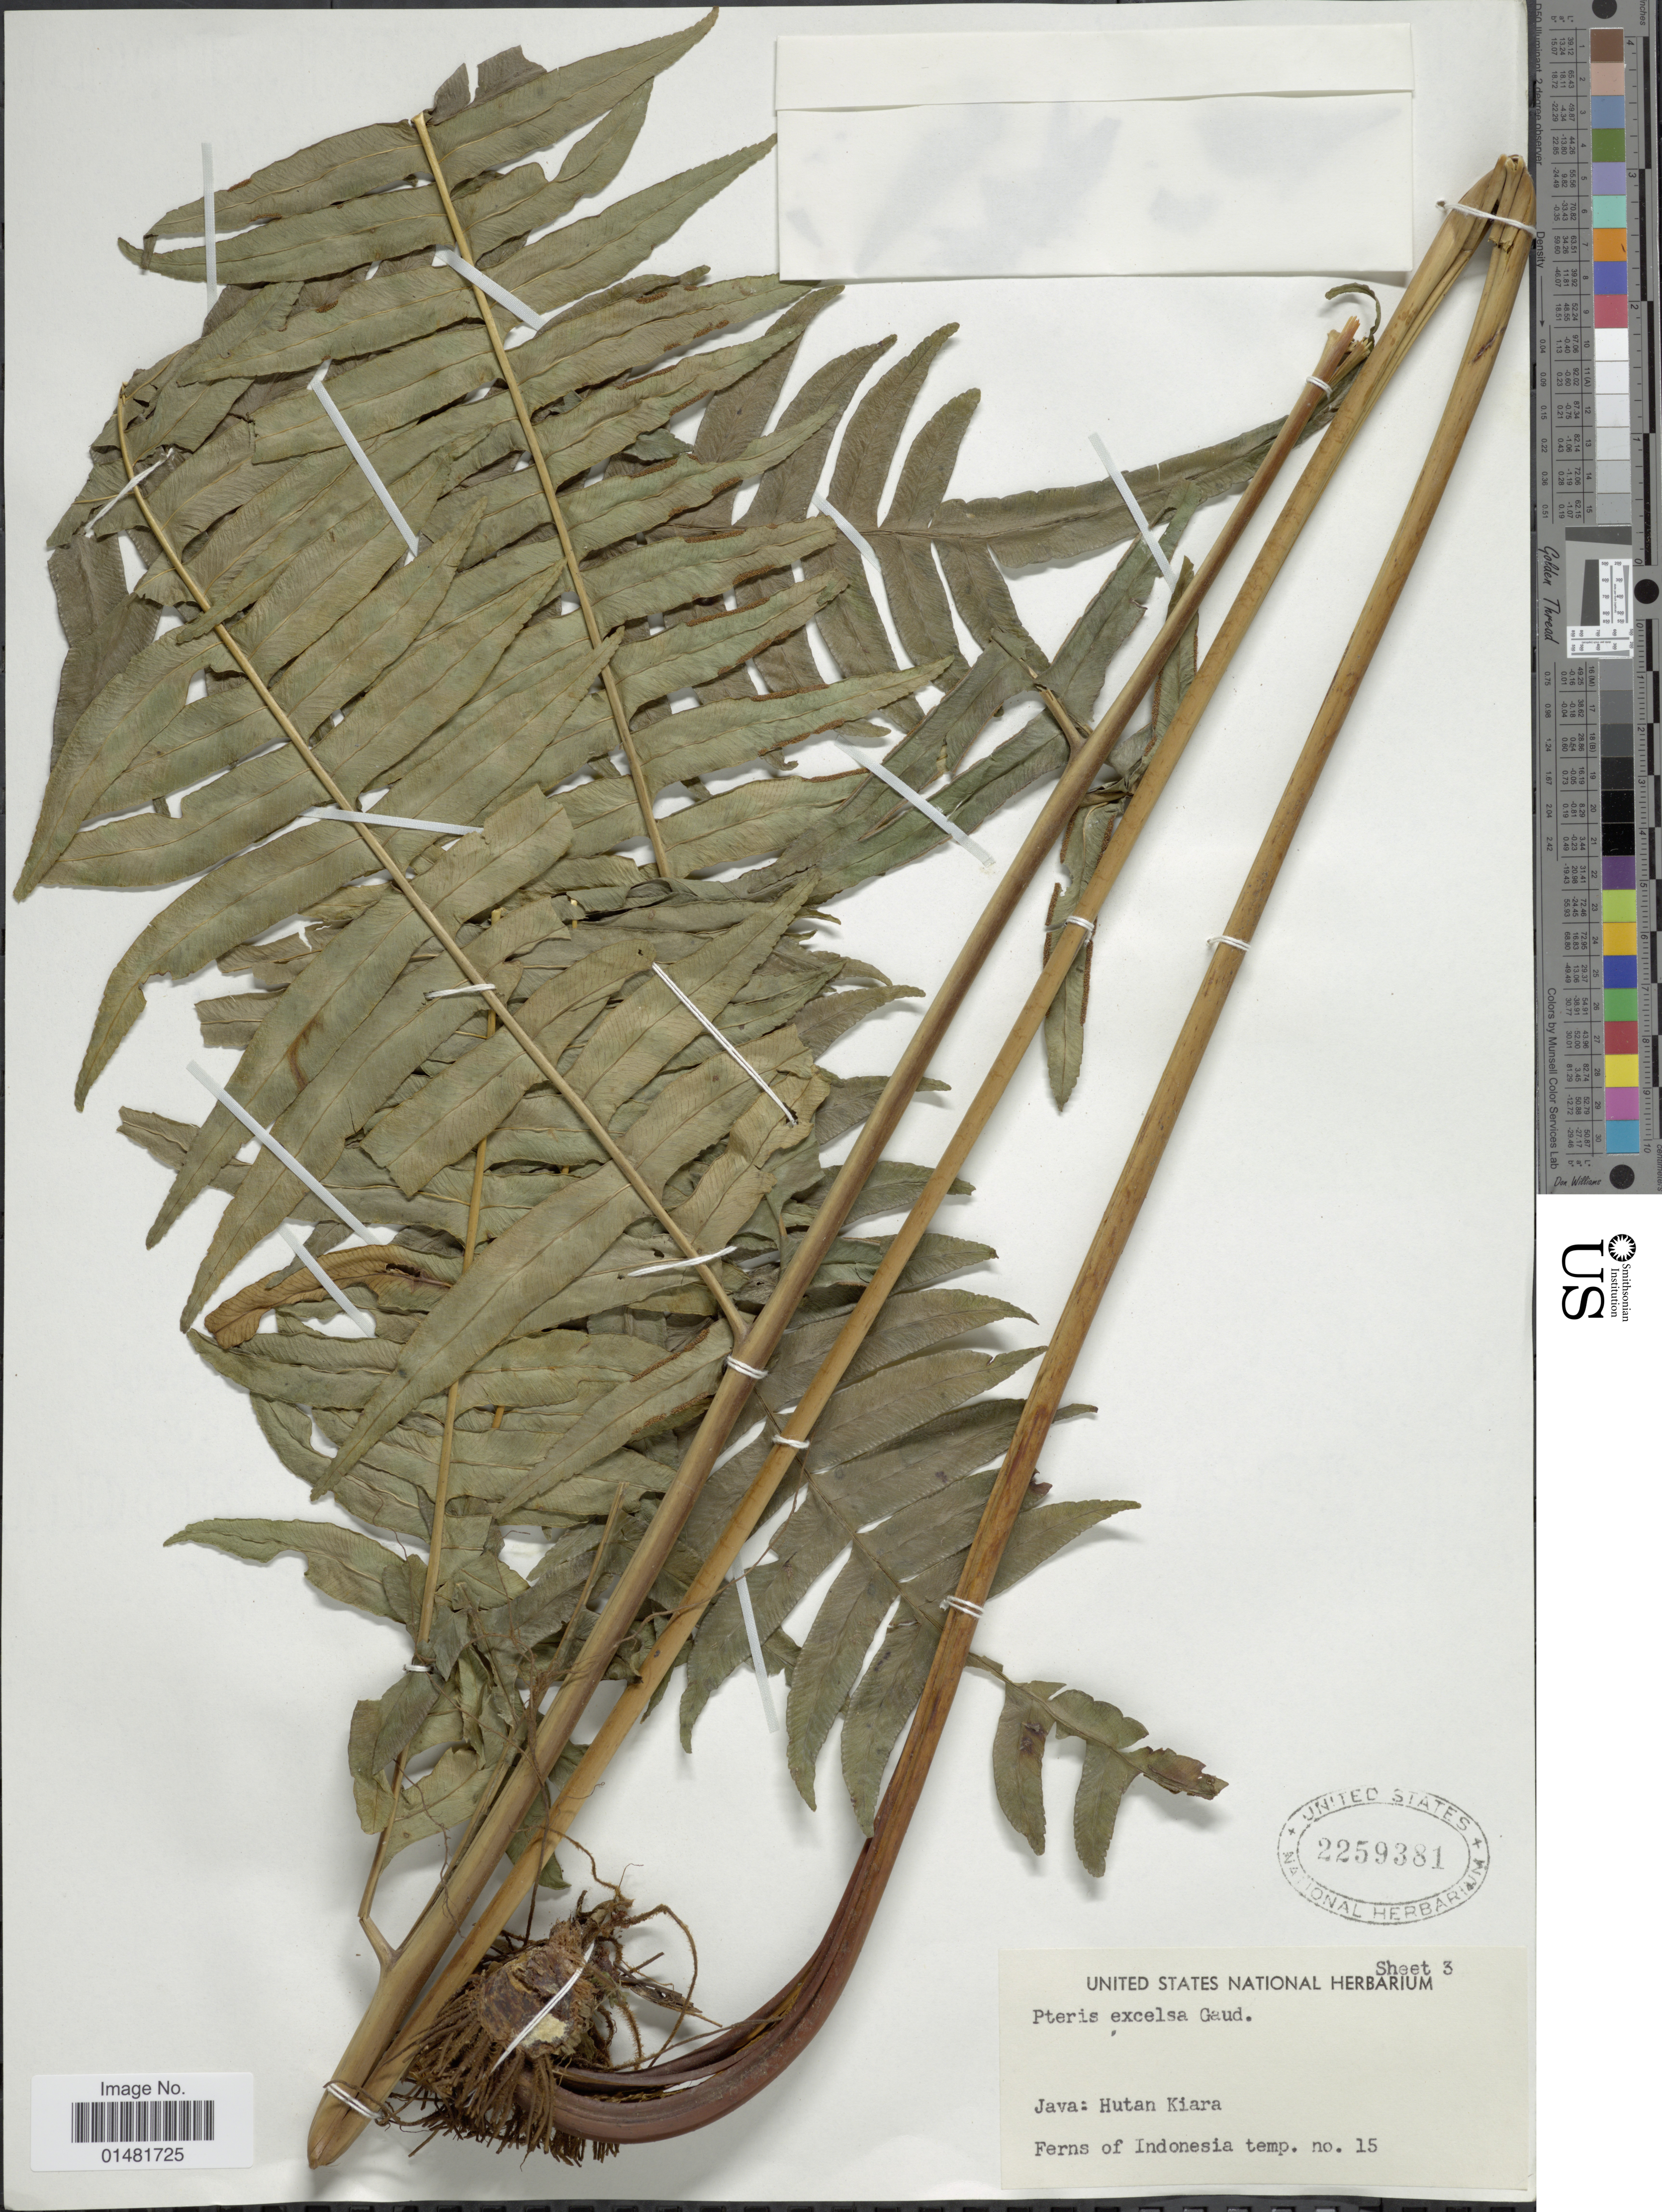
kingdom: Plantae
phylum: Tracheophyta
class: Polypodiopsida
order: Polypodiales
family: Pteridaceae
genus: Pteris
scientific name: Pteris excelsa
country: Indonesia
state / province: Java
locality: Hutan Kiara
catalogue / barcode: US 2259381